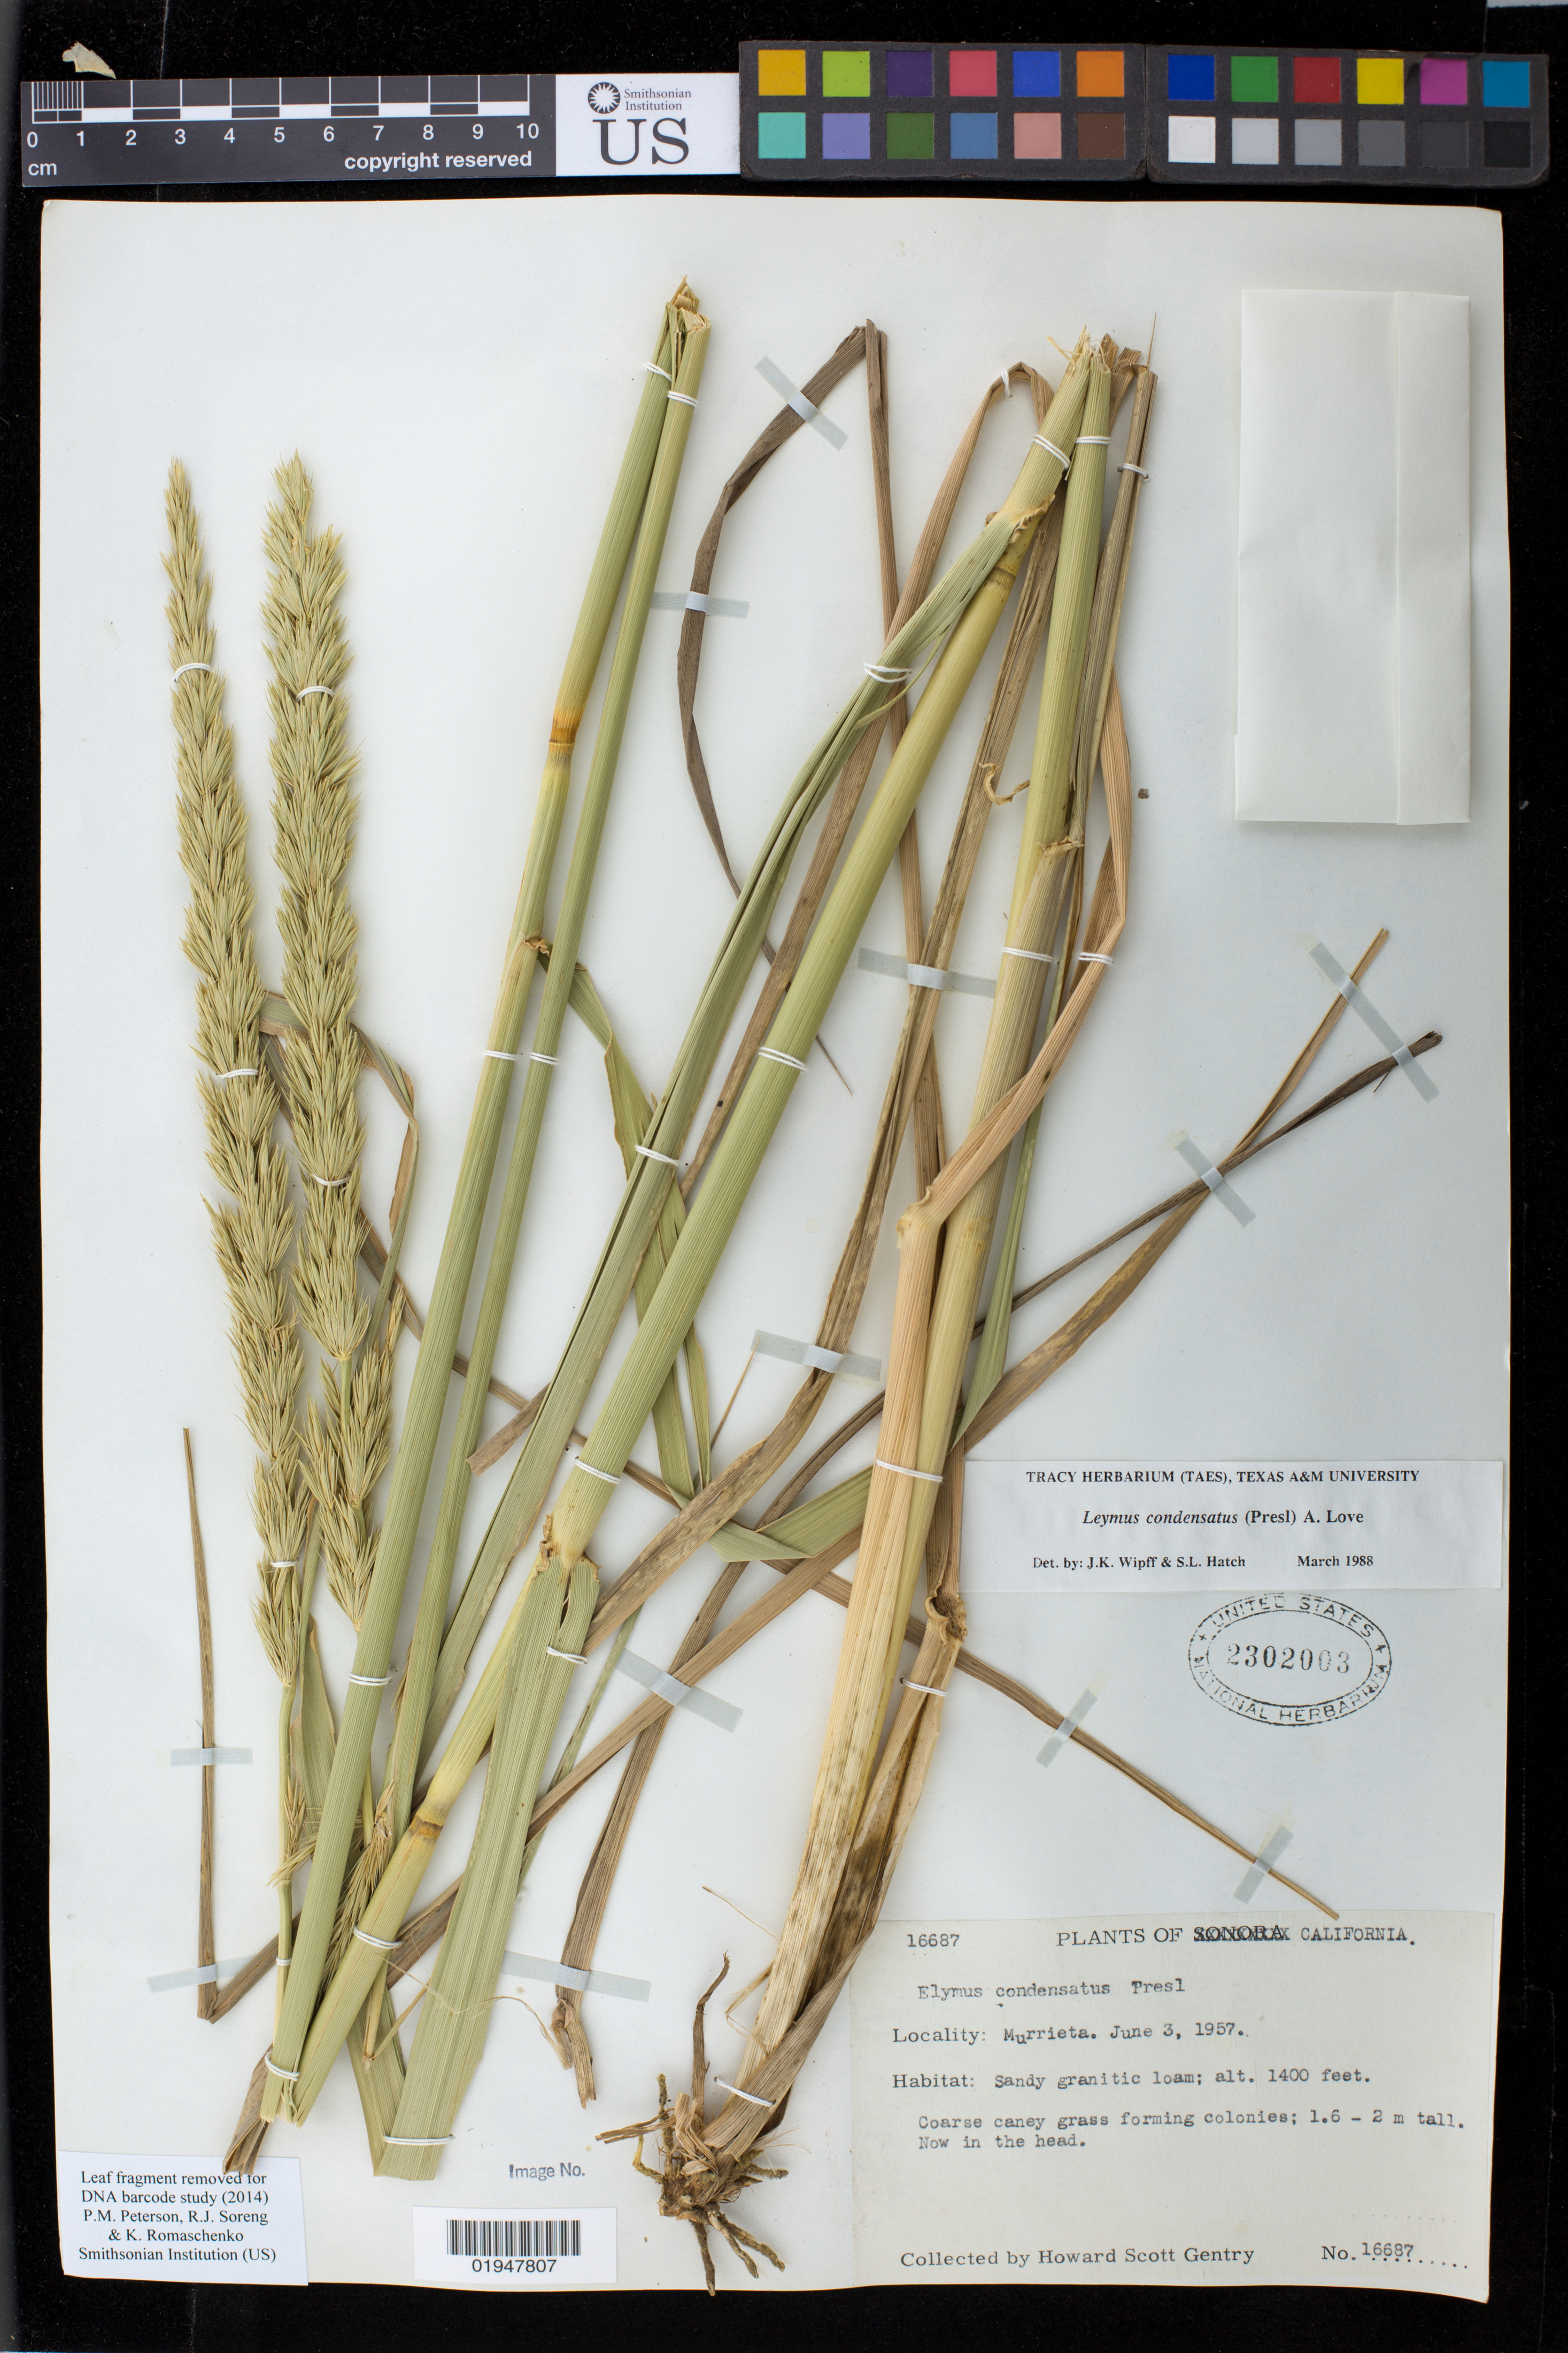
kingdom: Plantae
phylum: Tracheophyta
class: Liliopsida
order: Poales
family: Poaceae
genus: Leymus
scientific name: Leymus condensatus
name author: (J. Presl) Á. Löve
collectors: H. S. Gentry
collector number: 16687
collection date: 1957-06-03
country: United States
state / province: California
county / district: Riverside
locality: Murrieta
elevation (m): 427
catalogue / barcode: US 2302003